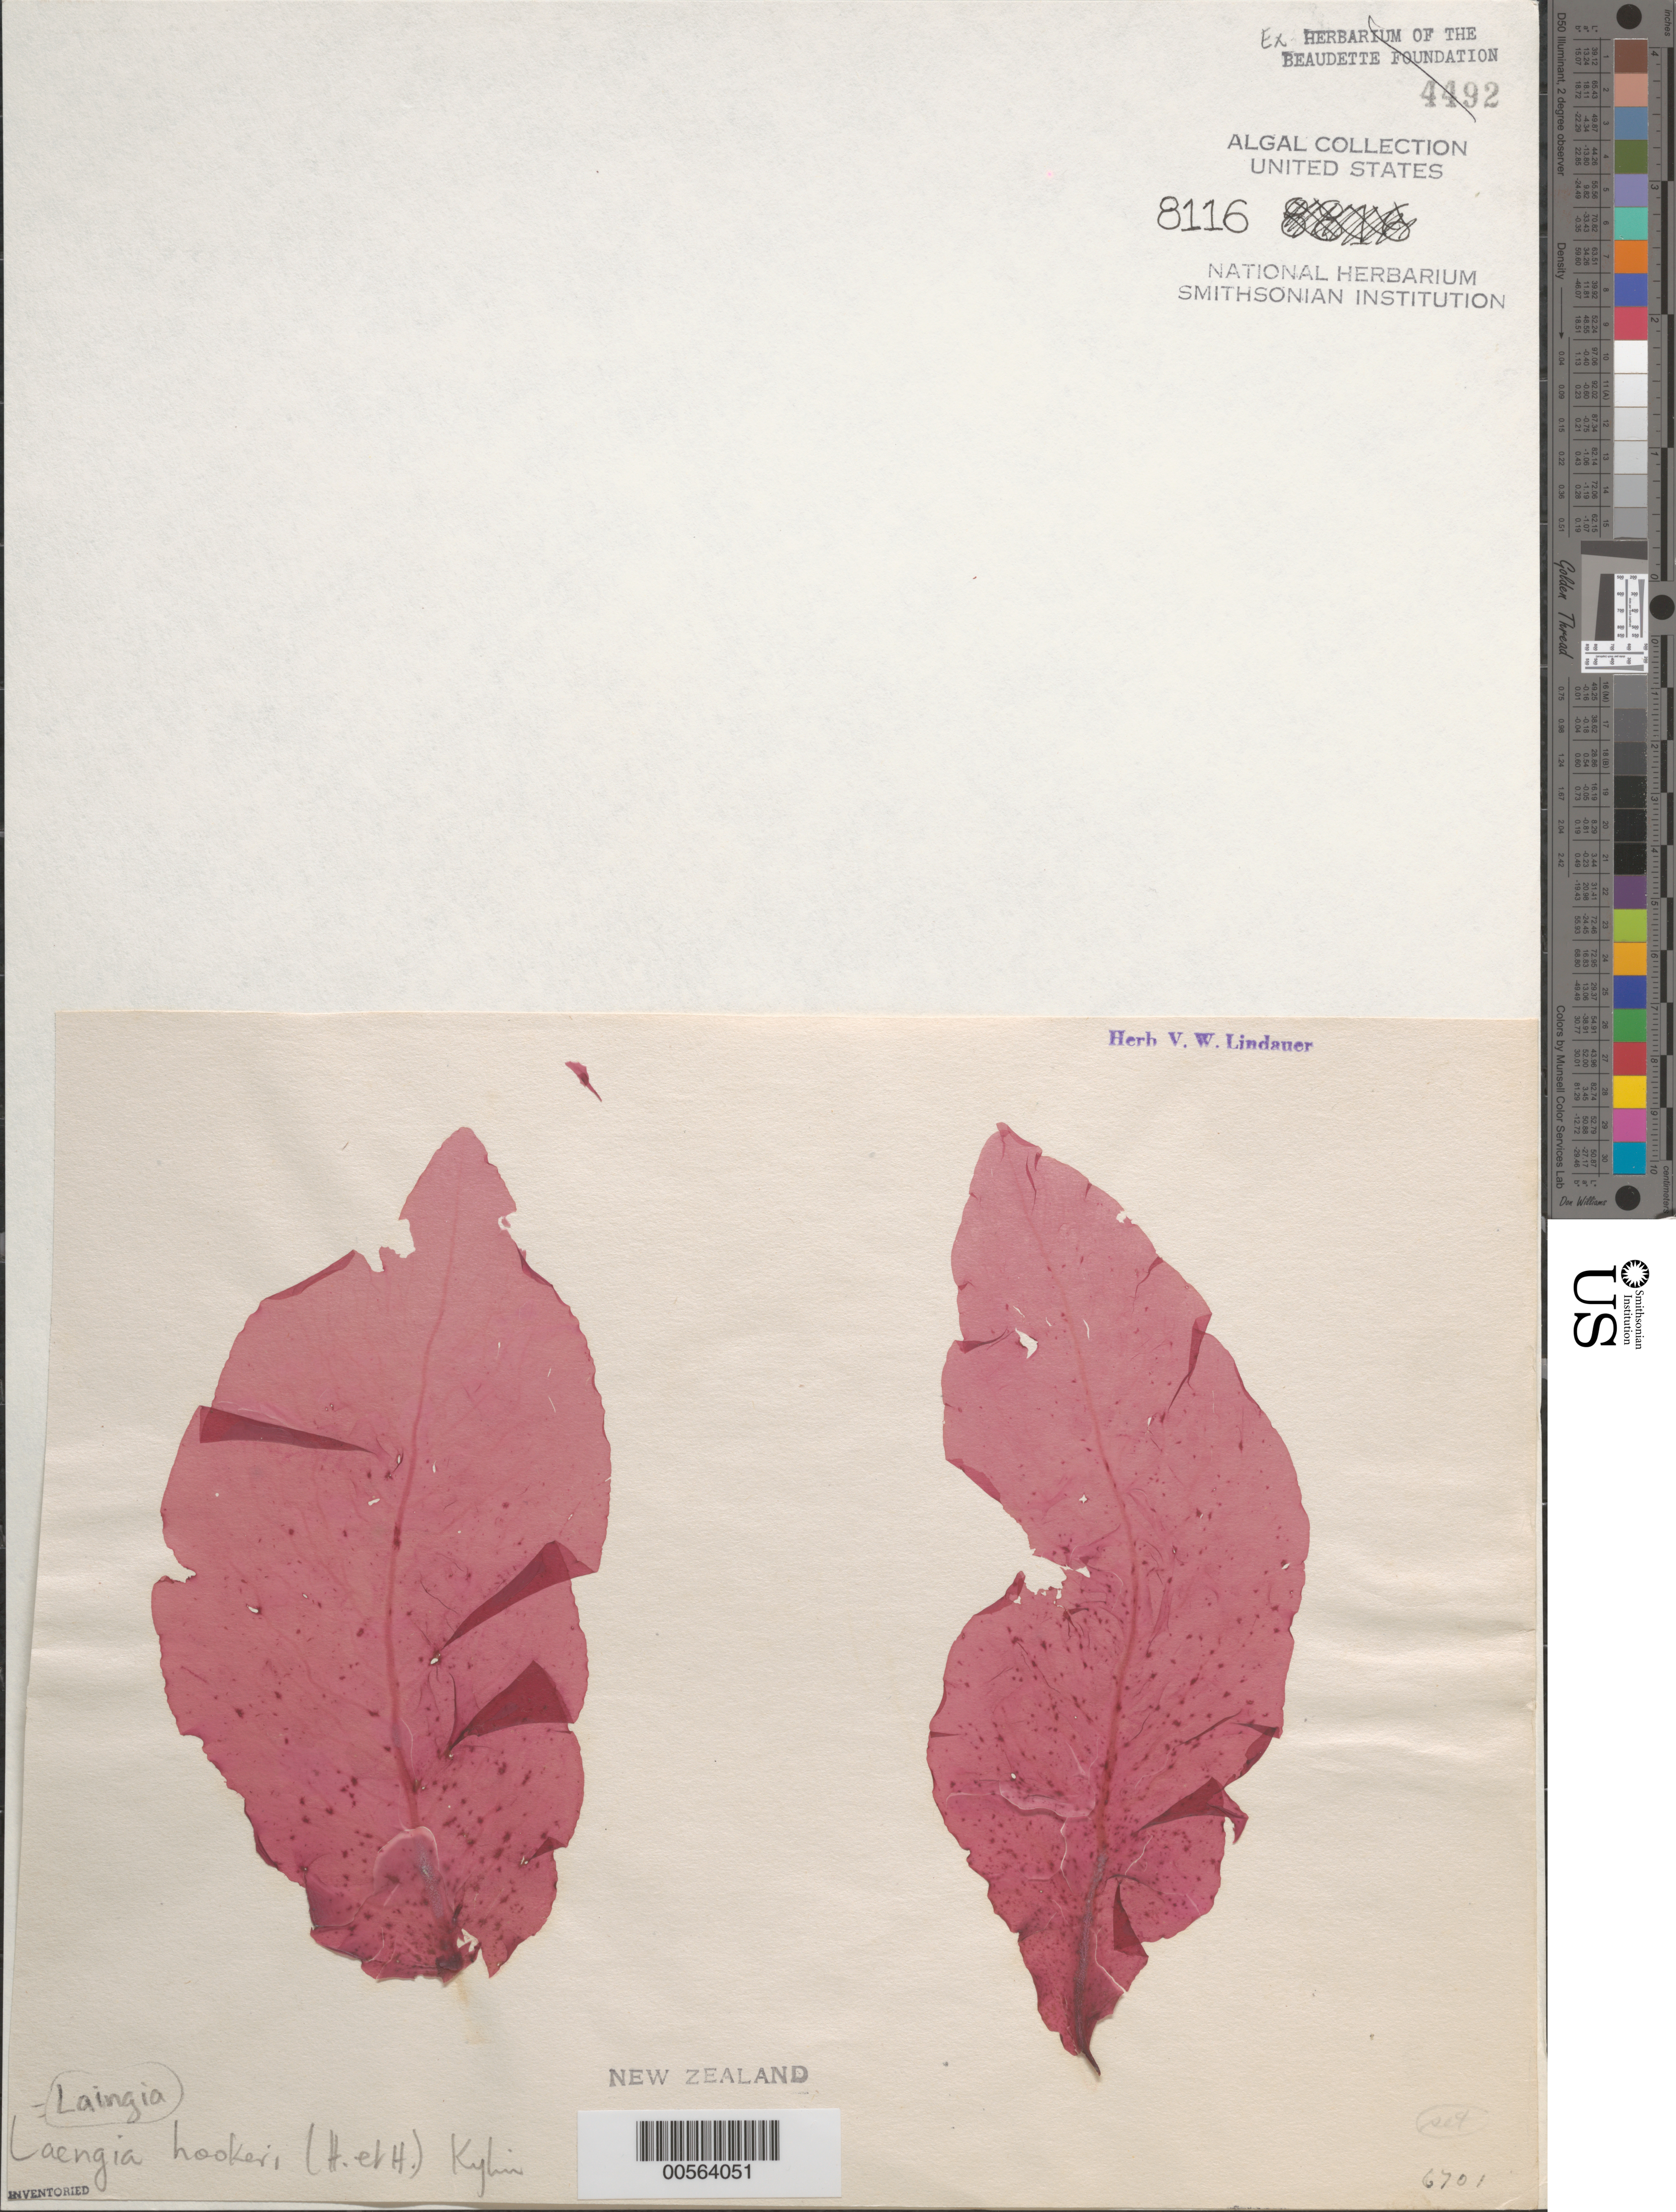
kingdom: Plantae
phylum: Rhodophyta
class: Florideophyceae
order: Ceramiales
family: Delesseriaceae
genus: Laingia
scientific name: Laingia hookeri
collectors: V. Lindauer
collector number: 6701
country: New Zealand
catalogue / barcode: US 8116